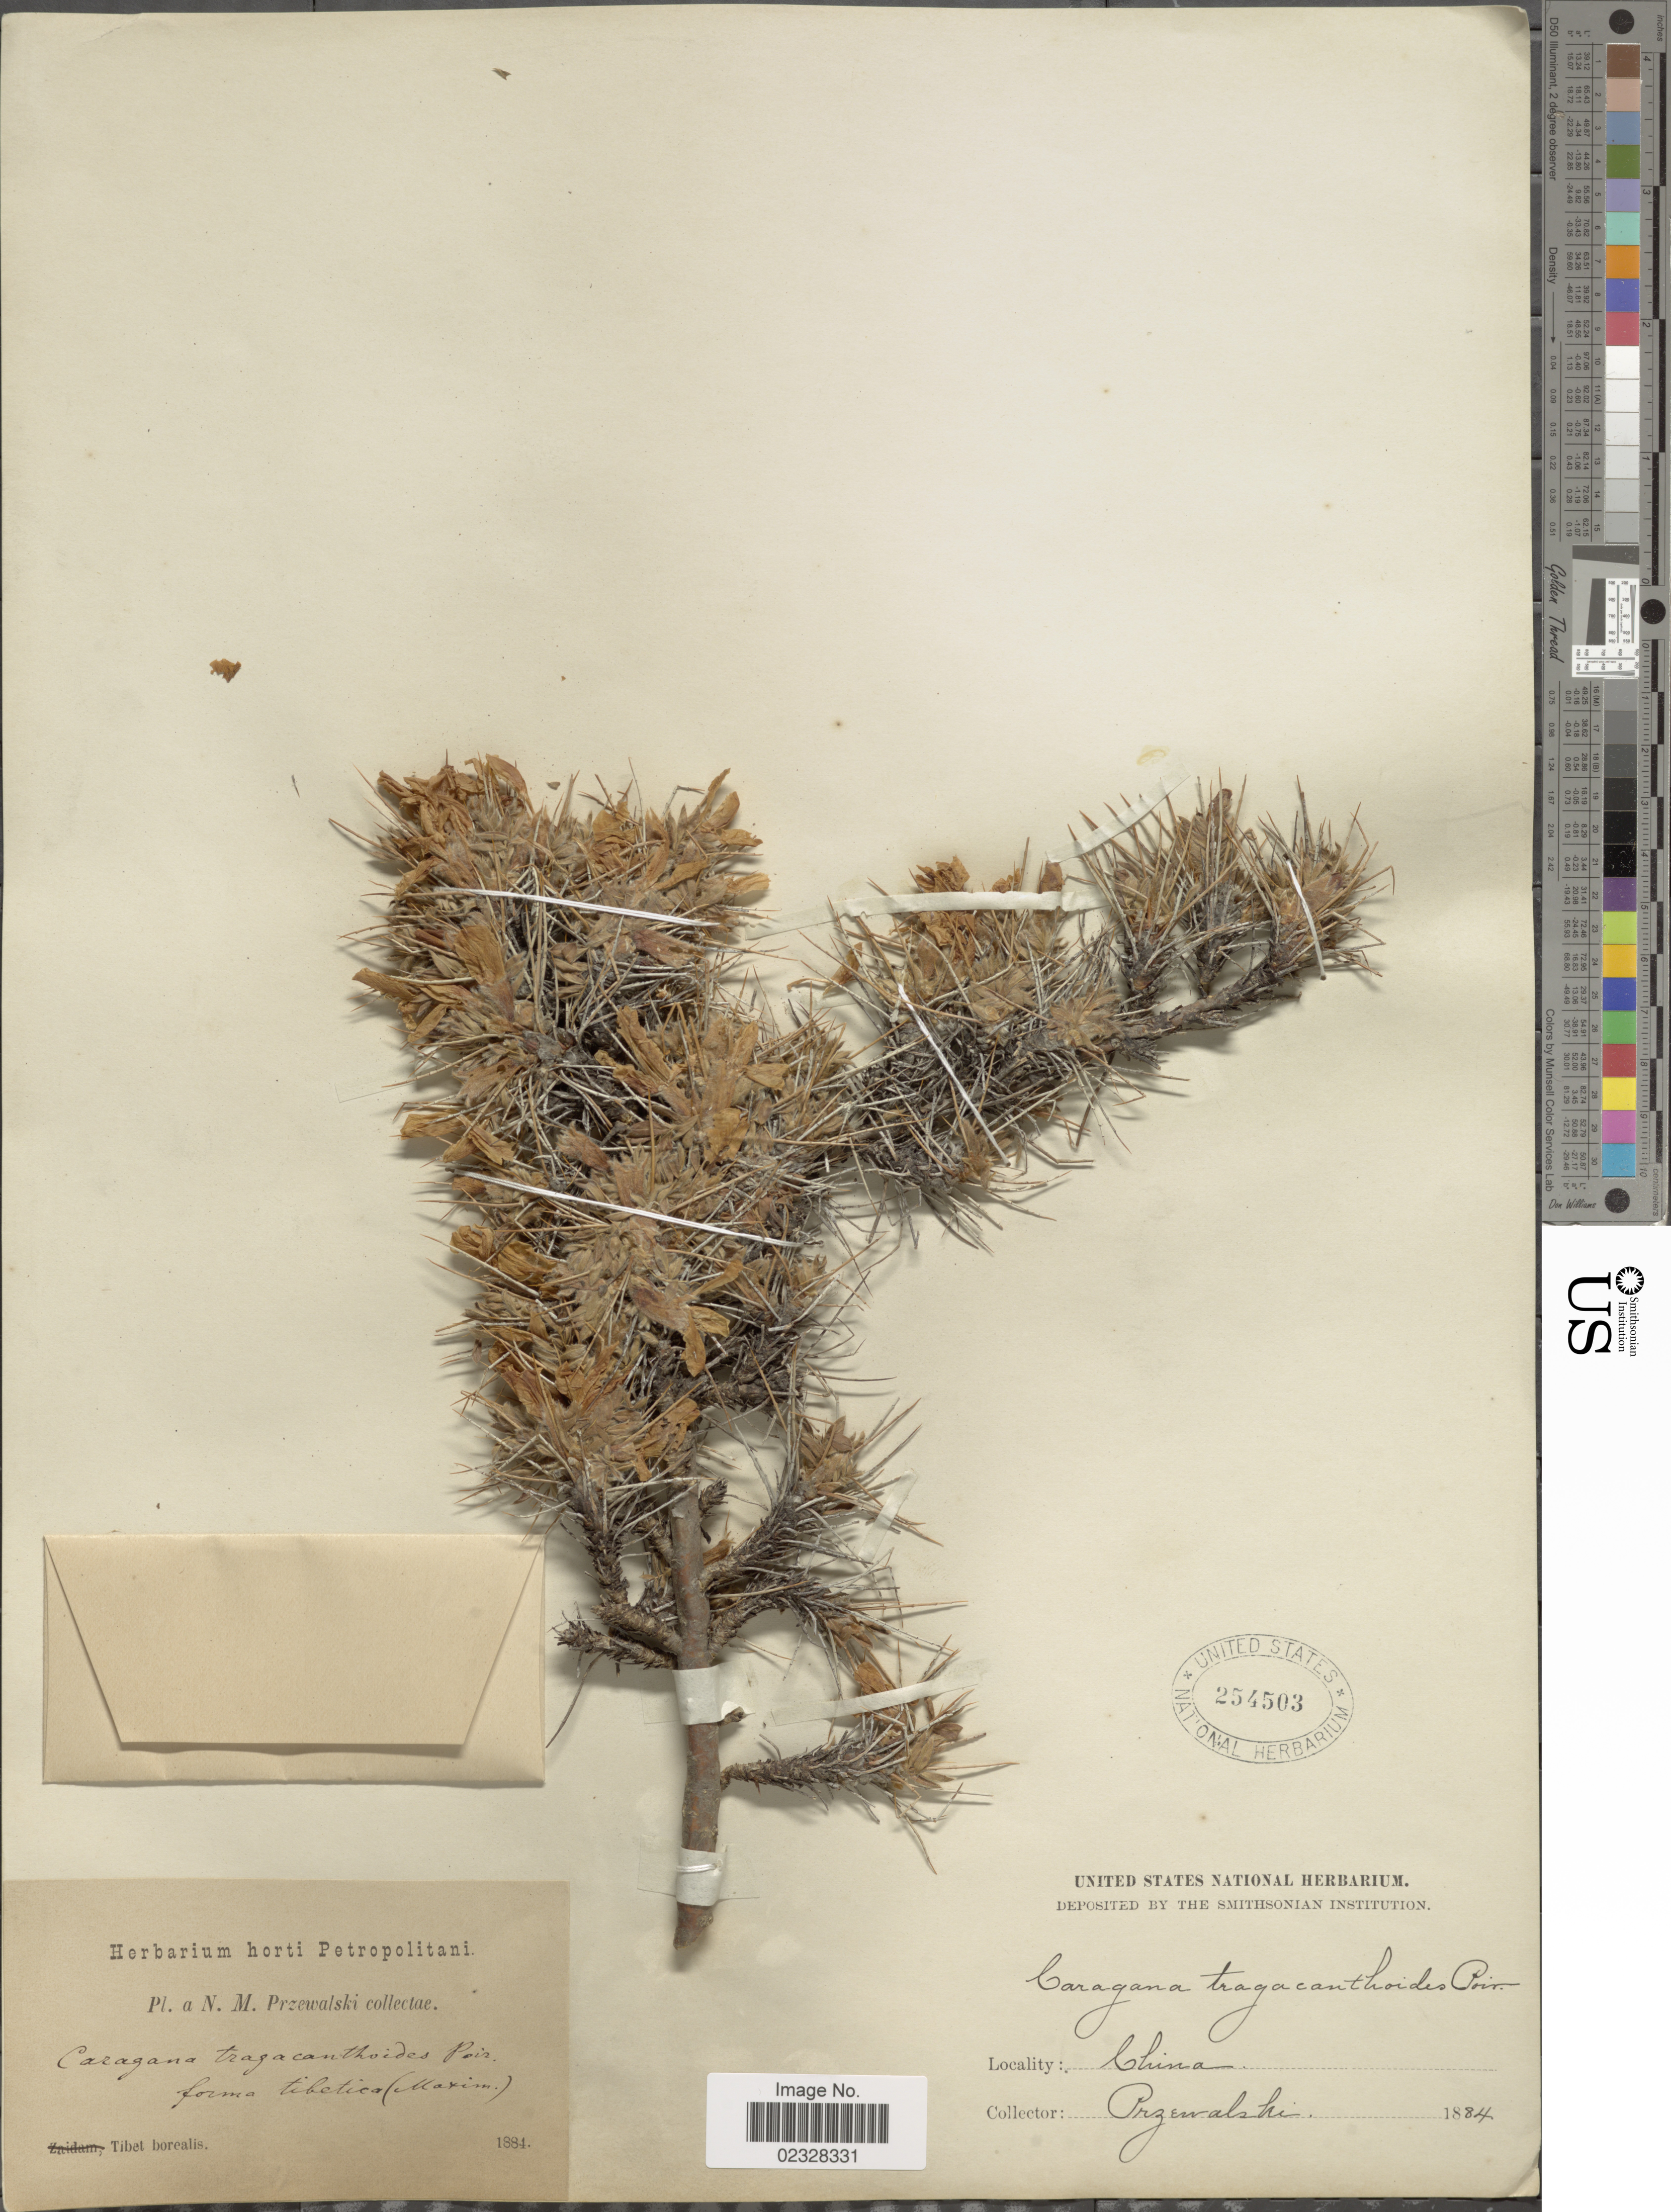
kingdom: Plantae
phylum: Tracheophyta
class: Magnoliopsida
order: Fabales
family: Fabaceae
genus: Caragana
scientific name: Caragana tragacanthoides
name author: (Pall.) Poir.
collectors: N. Przewalski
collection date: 1884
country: China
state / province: Xizang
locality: Tibet borealis.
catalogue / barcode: US 254503